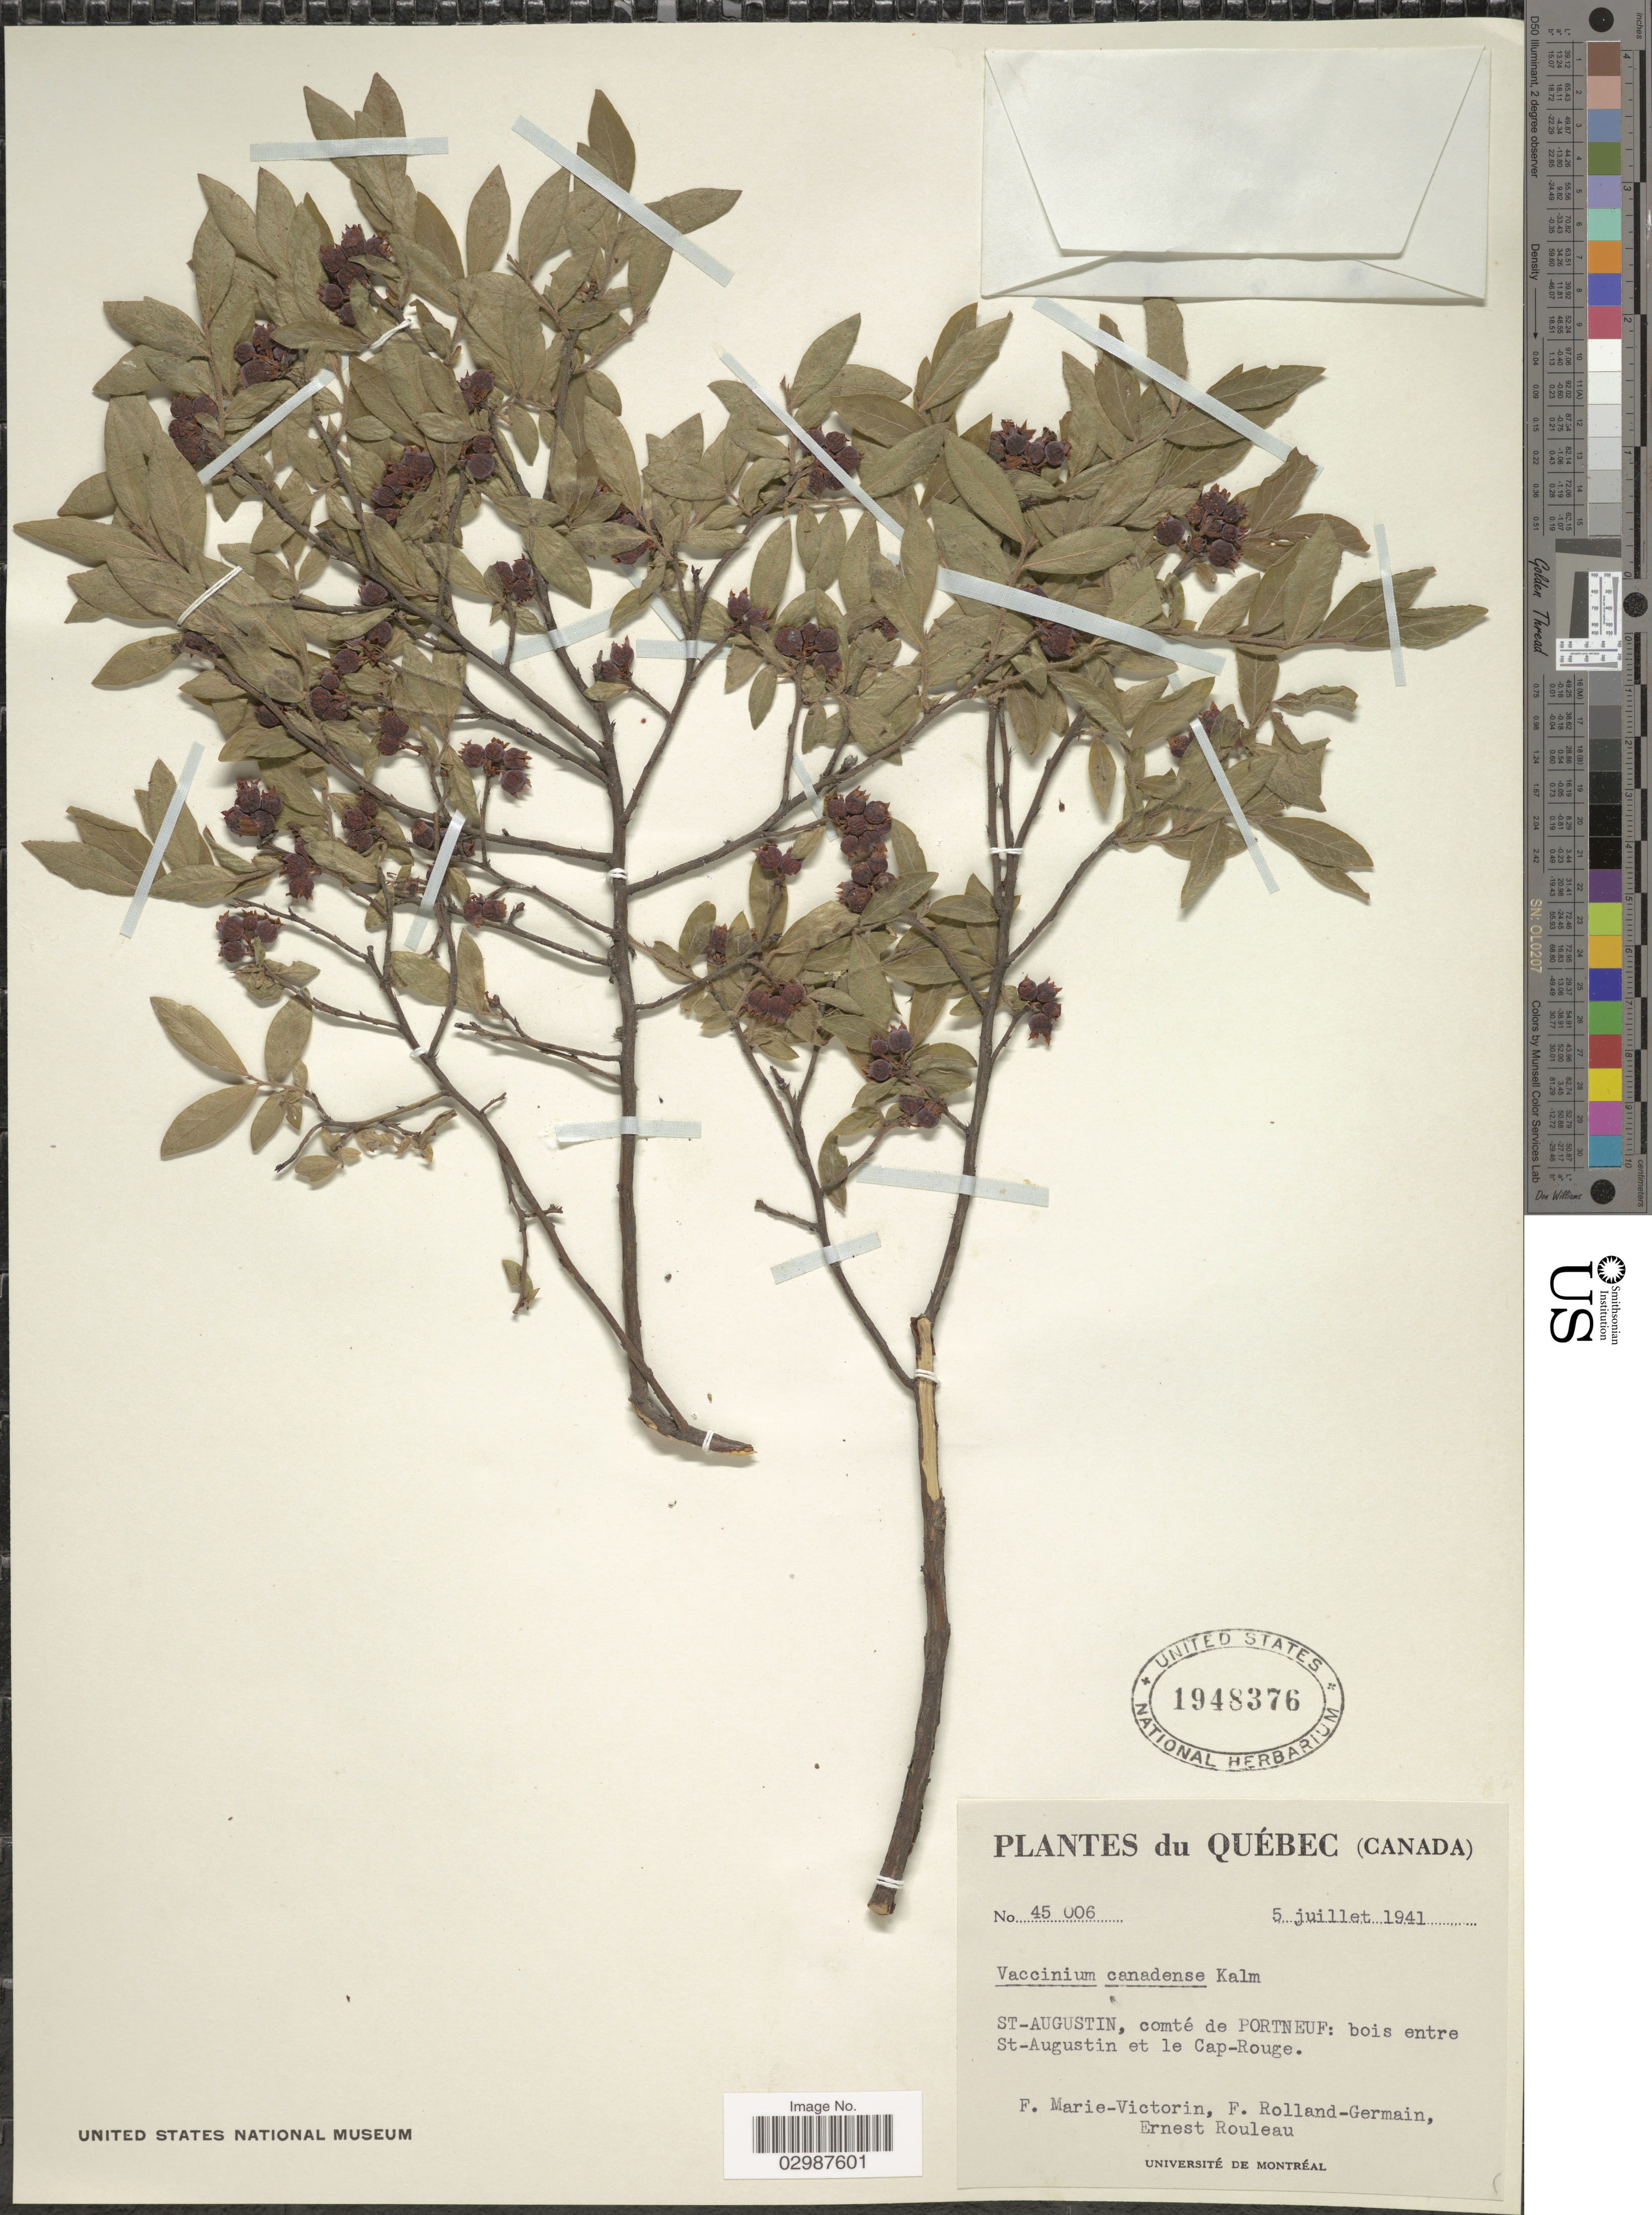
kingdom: Plantae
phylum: Tracheophyta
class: Magnoliopsida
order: Ericales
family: Ericaceae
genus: Vaccinium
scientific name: Vaccinium canadense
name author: Kalm ex Richardson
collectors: F. Marie-Victorin, Rolland-Germain & E. Rouleau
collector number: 45006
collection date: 1941-07-05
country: Canada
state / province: Quebec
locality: St-Augustin, comté de Portneuf: bois entre St-Augustin et le Cap-Rouge.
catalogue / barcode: US 1948376